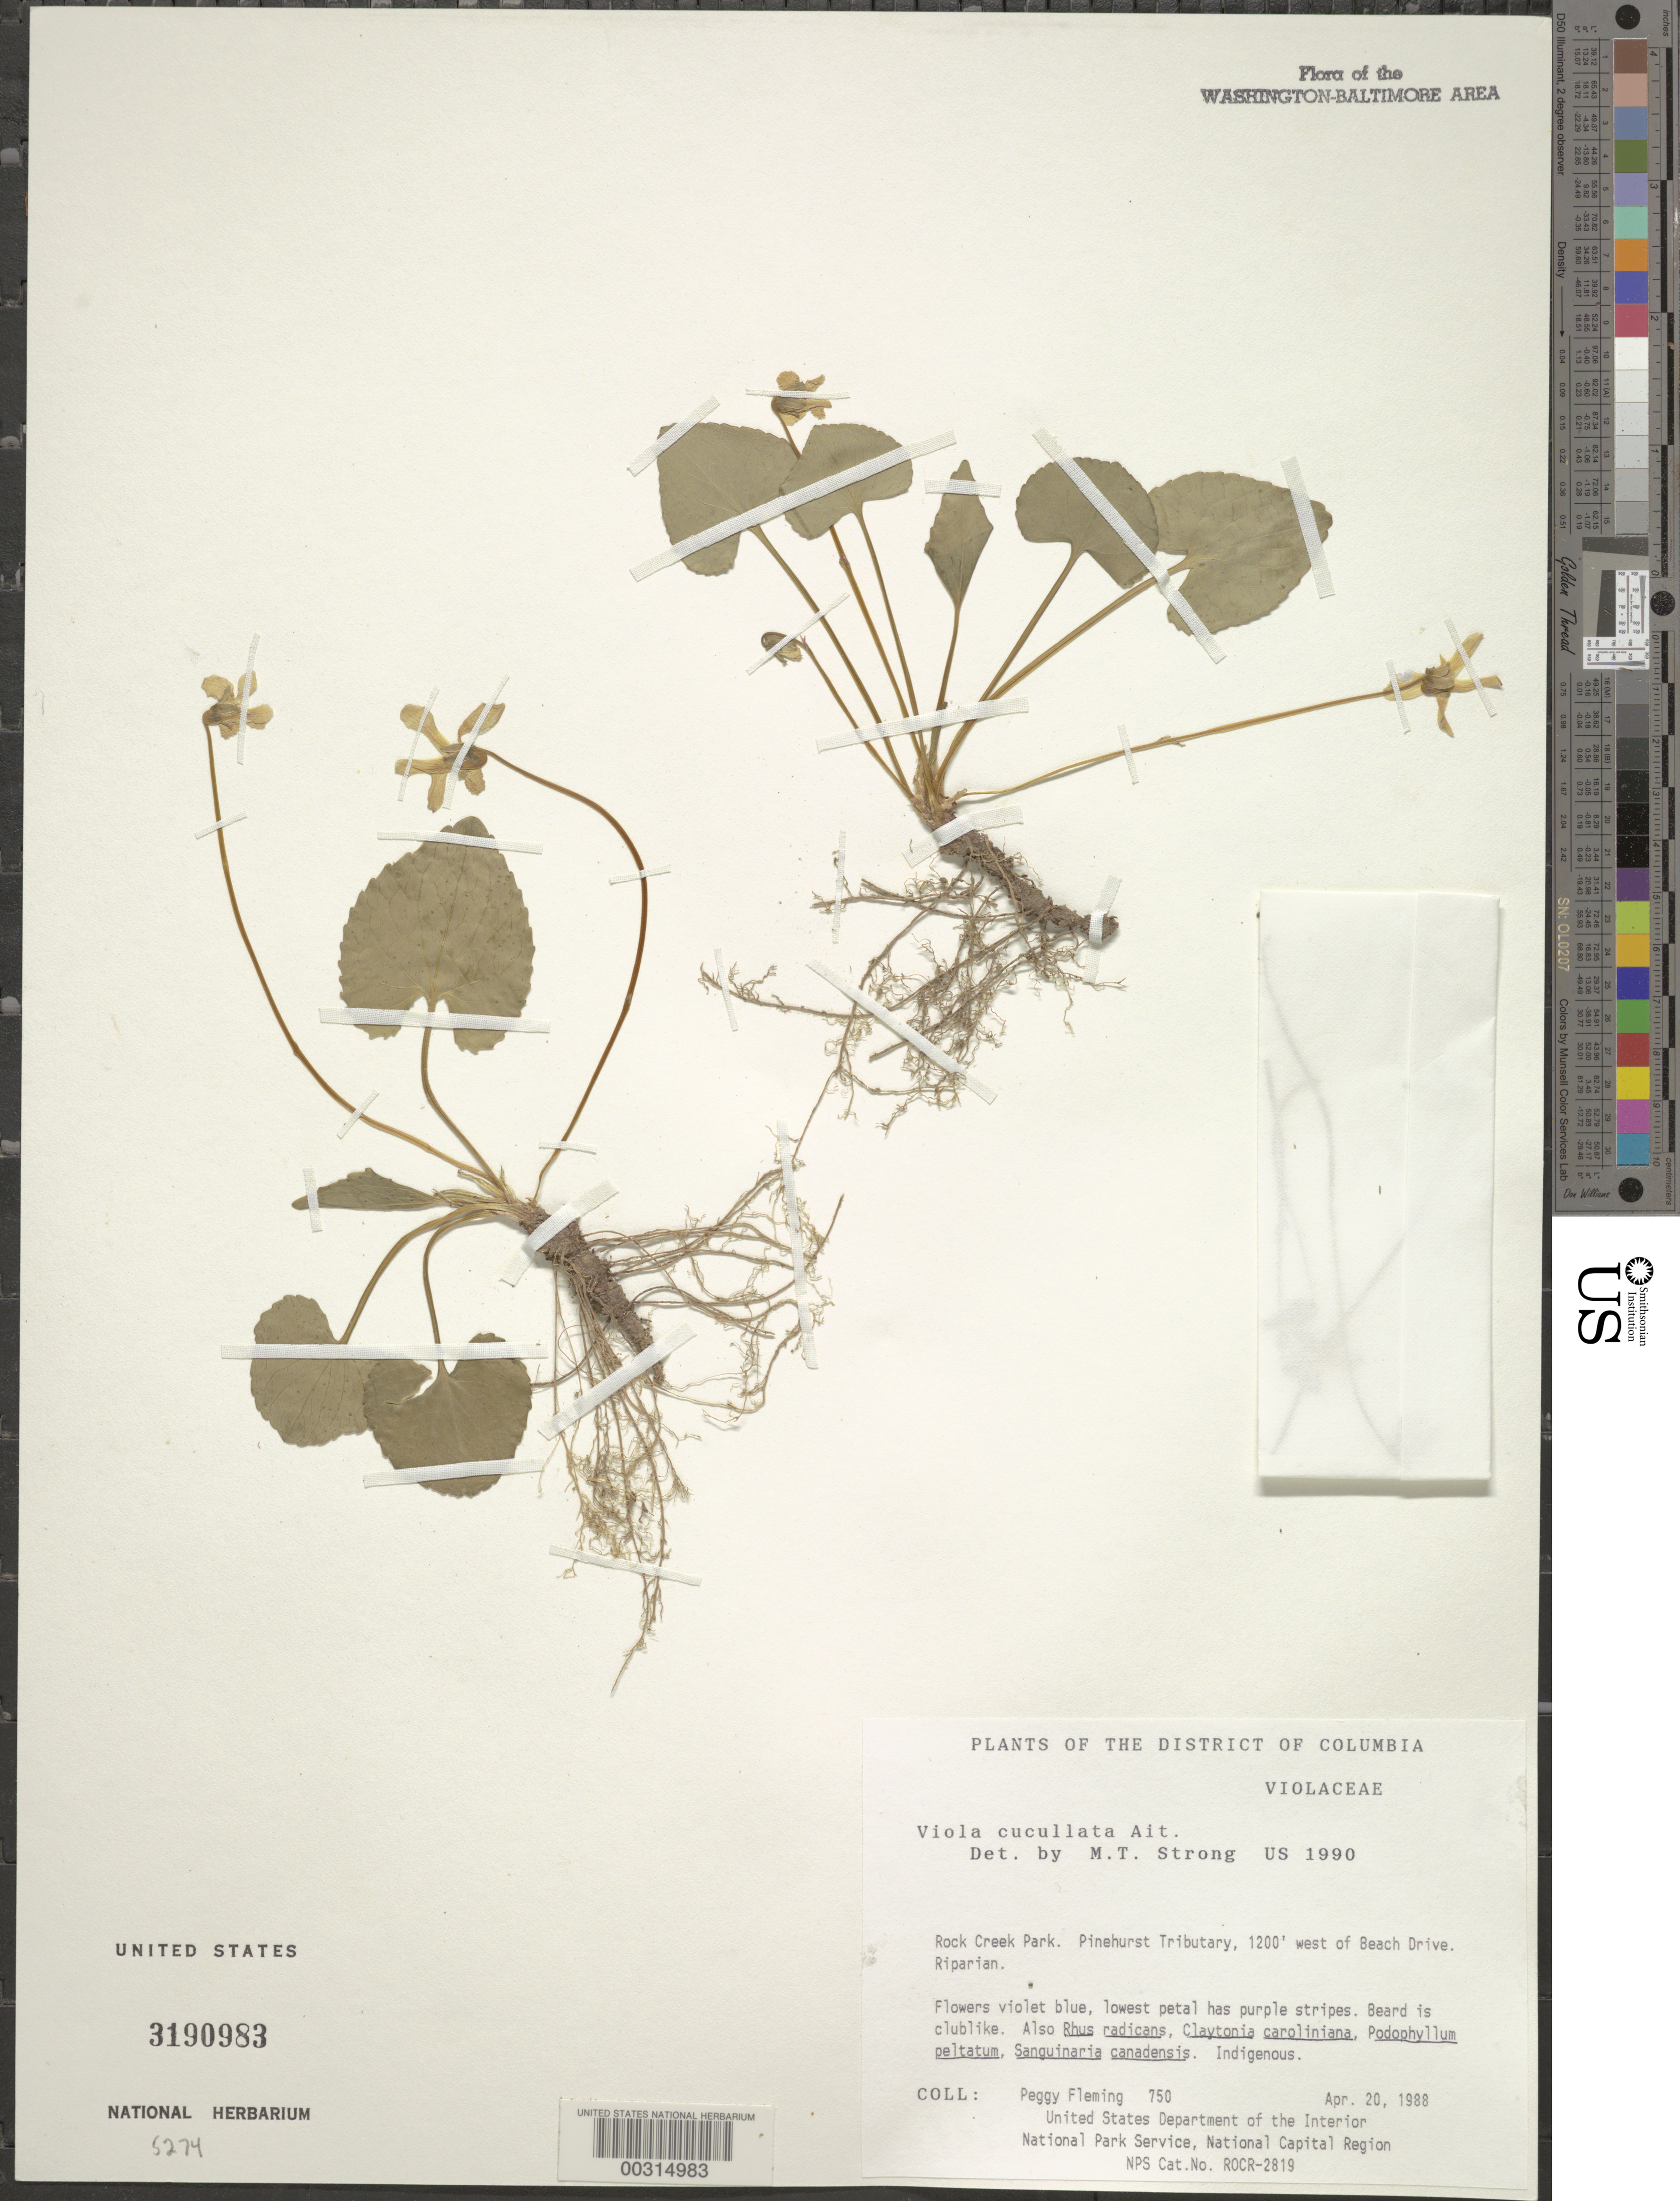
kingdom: Plantae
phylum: Tracheophyta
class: Magnoliopsida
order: Malpighiales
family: Violaceae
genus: Viola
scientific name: Viola cucullata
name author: Aiton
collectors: P. Fleming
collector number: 750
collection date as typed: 20 Apr 1988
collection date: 1988-04-20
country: United States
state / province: District of Columbia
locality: Rock Creek Park, Pinehurst Tributary, W Beach Drive Rock Creek Park and vicinity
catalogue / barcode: US 3190983